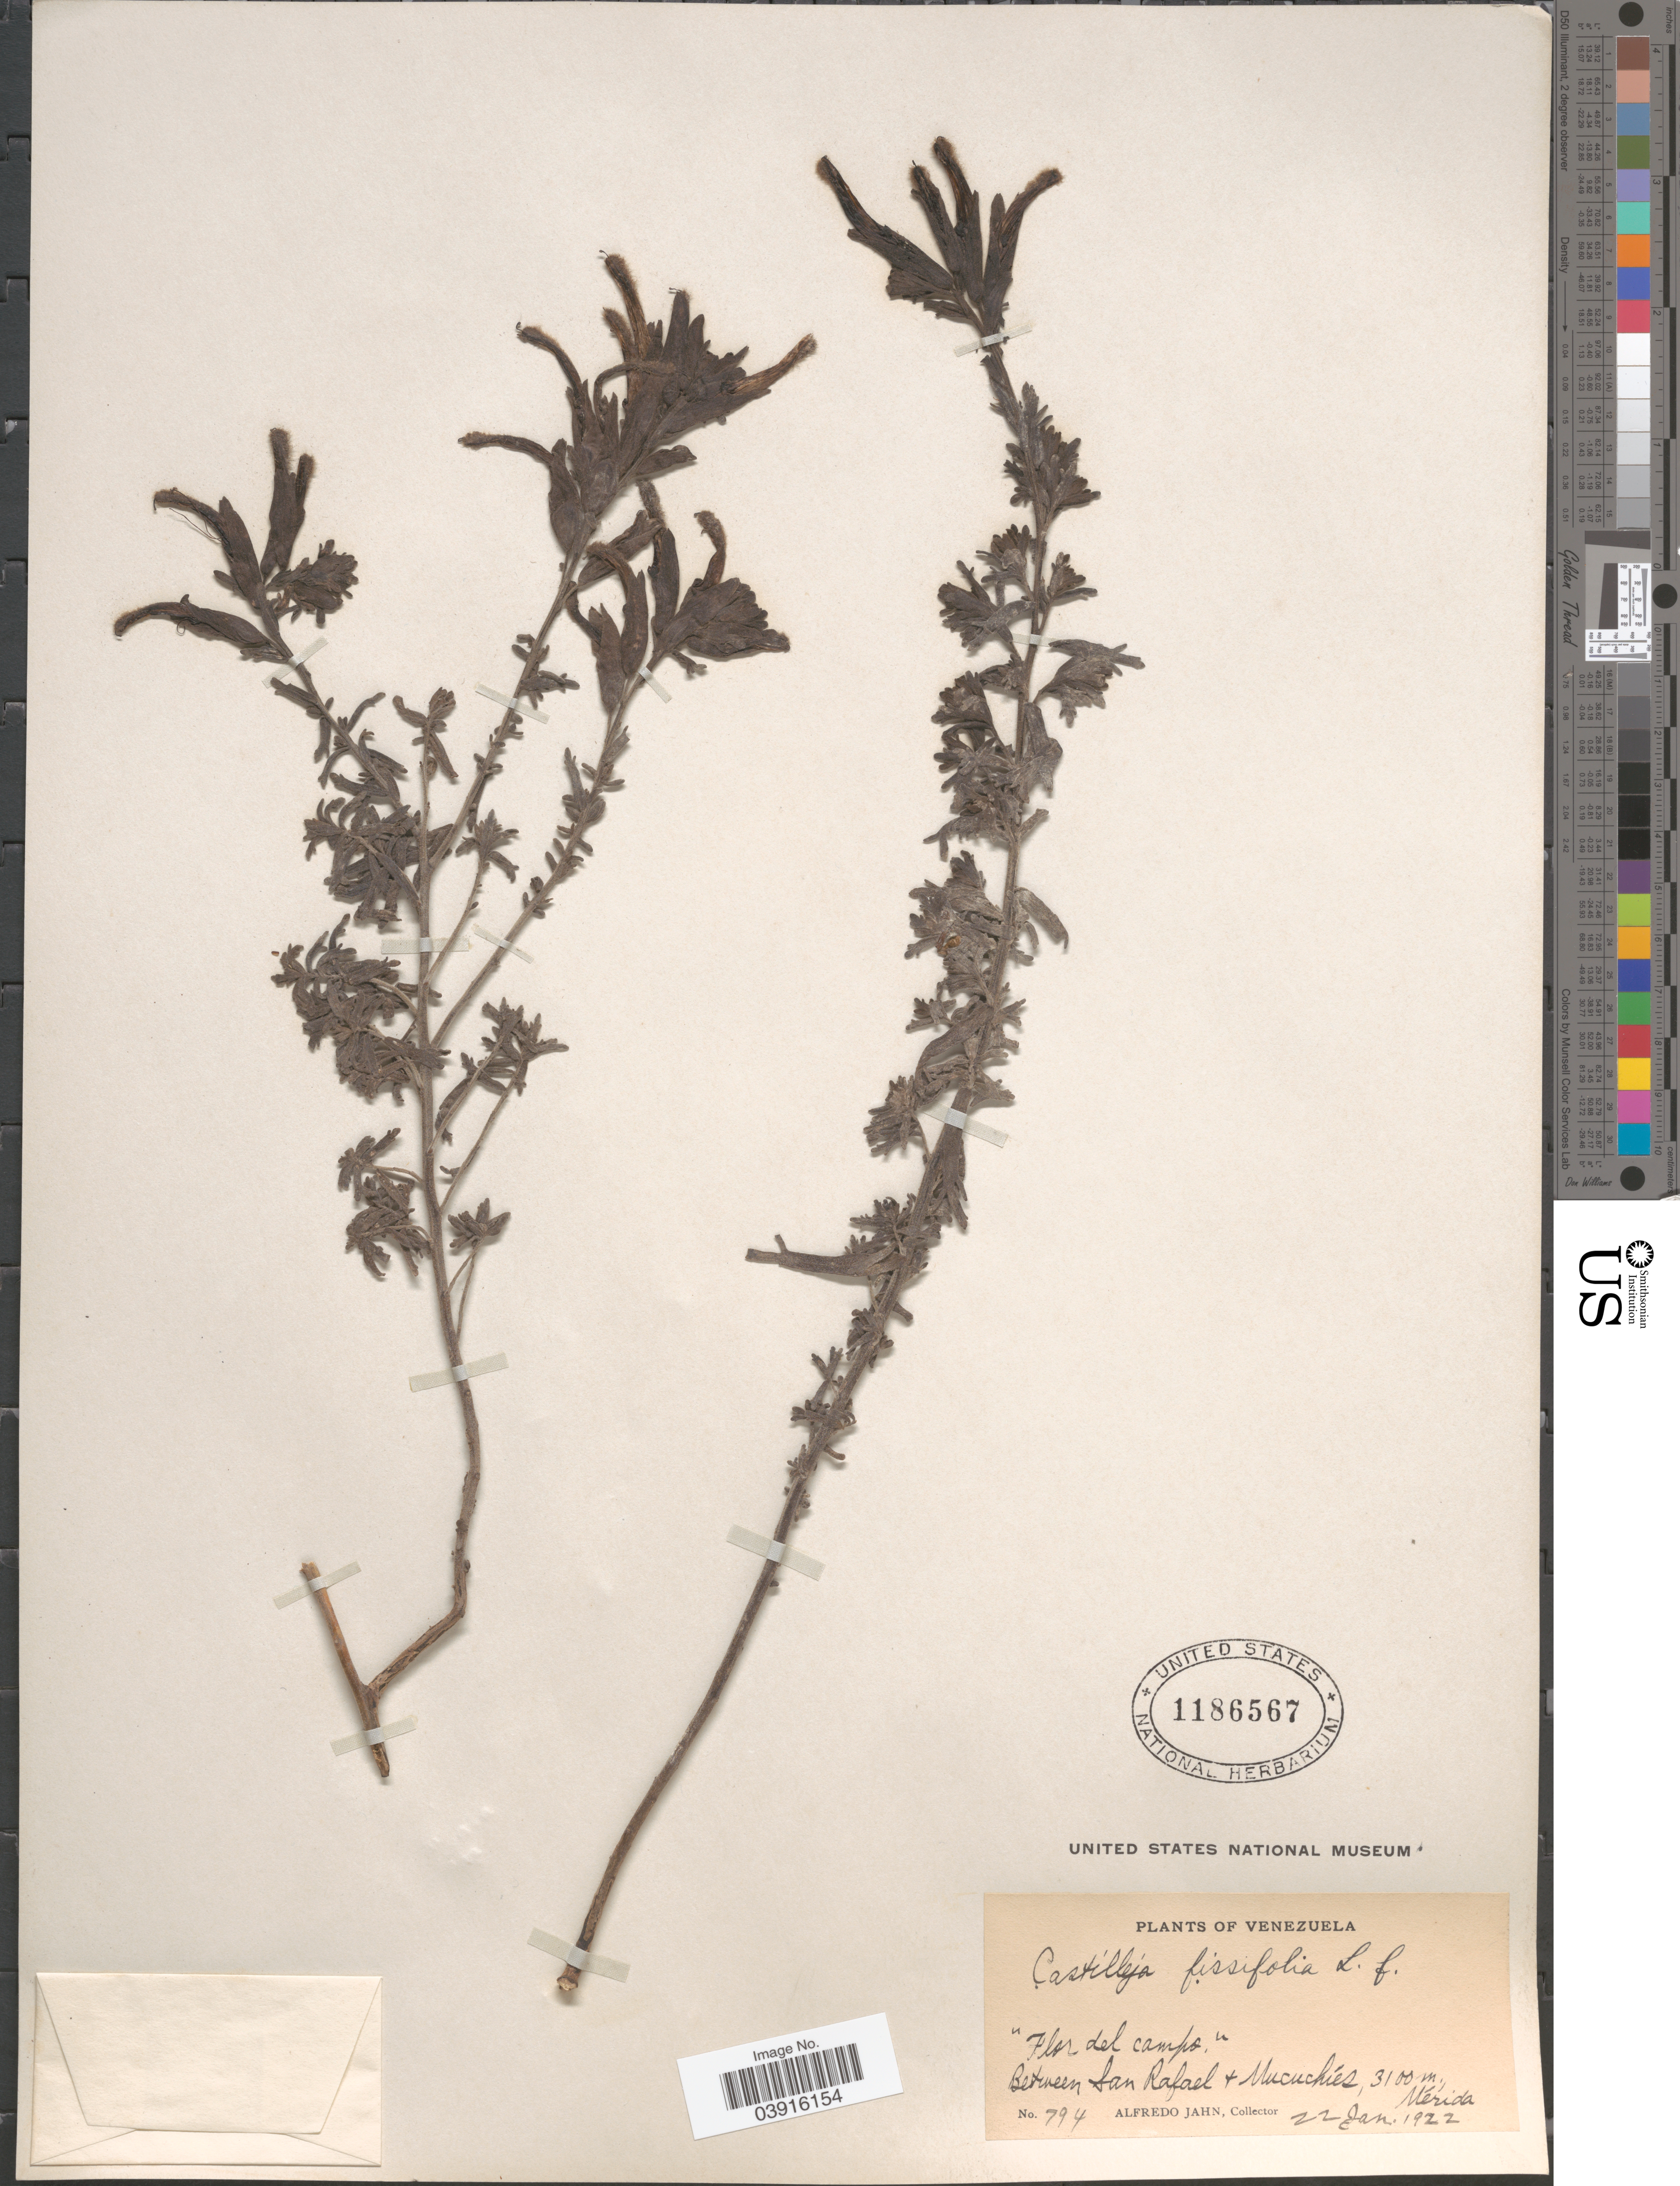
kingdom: Plantae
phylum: Tracheophyta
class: Magnoliopsida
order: Lamiales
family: Orobanchaceae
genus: Castilleja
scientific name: Castilleja fissifolia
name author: L. f.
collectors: A. Jahn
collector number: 794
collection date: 1922-01-22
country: Venezuela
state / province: Merida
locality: Between San Rafael + Mucuchíes.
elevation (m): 3100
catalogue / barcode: US 1186567